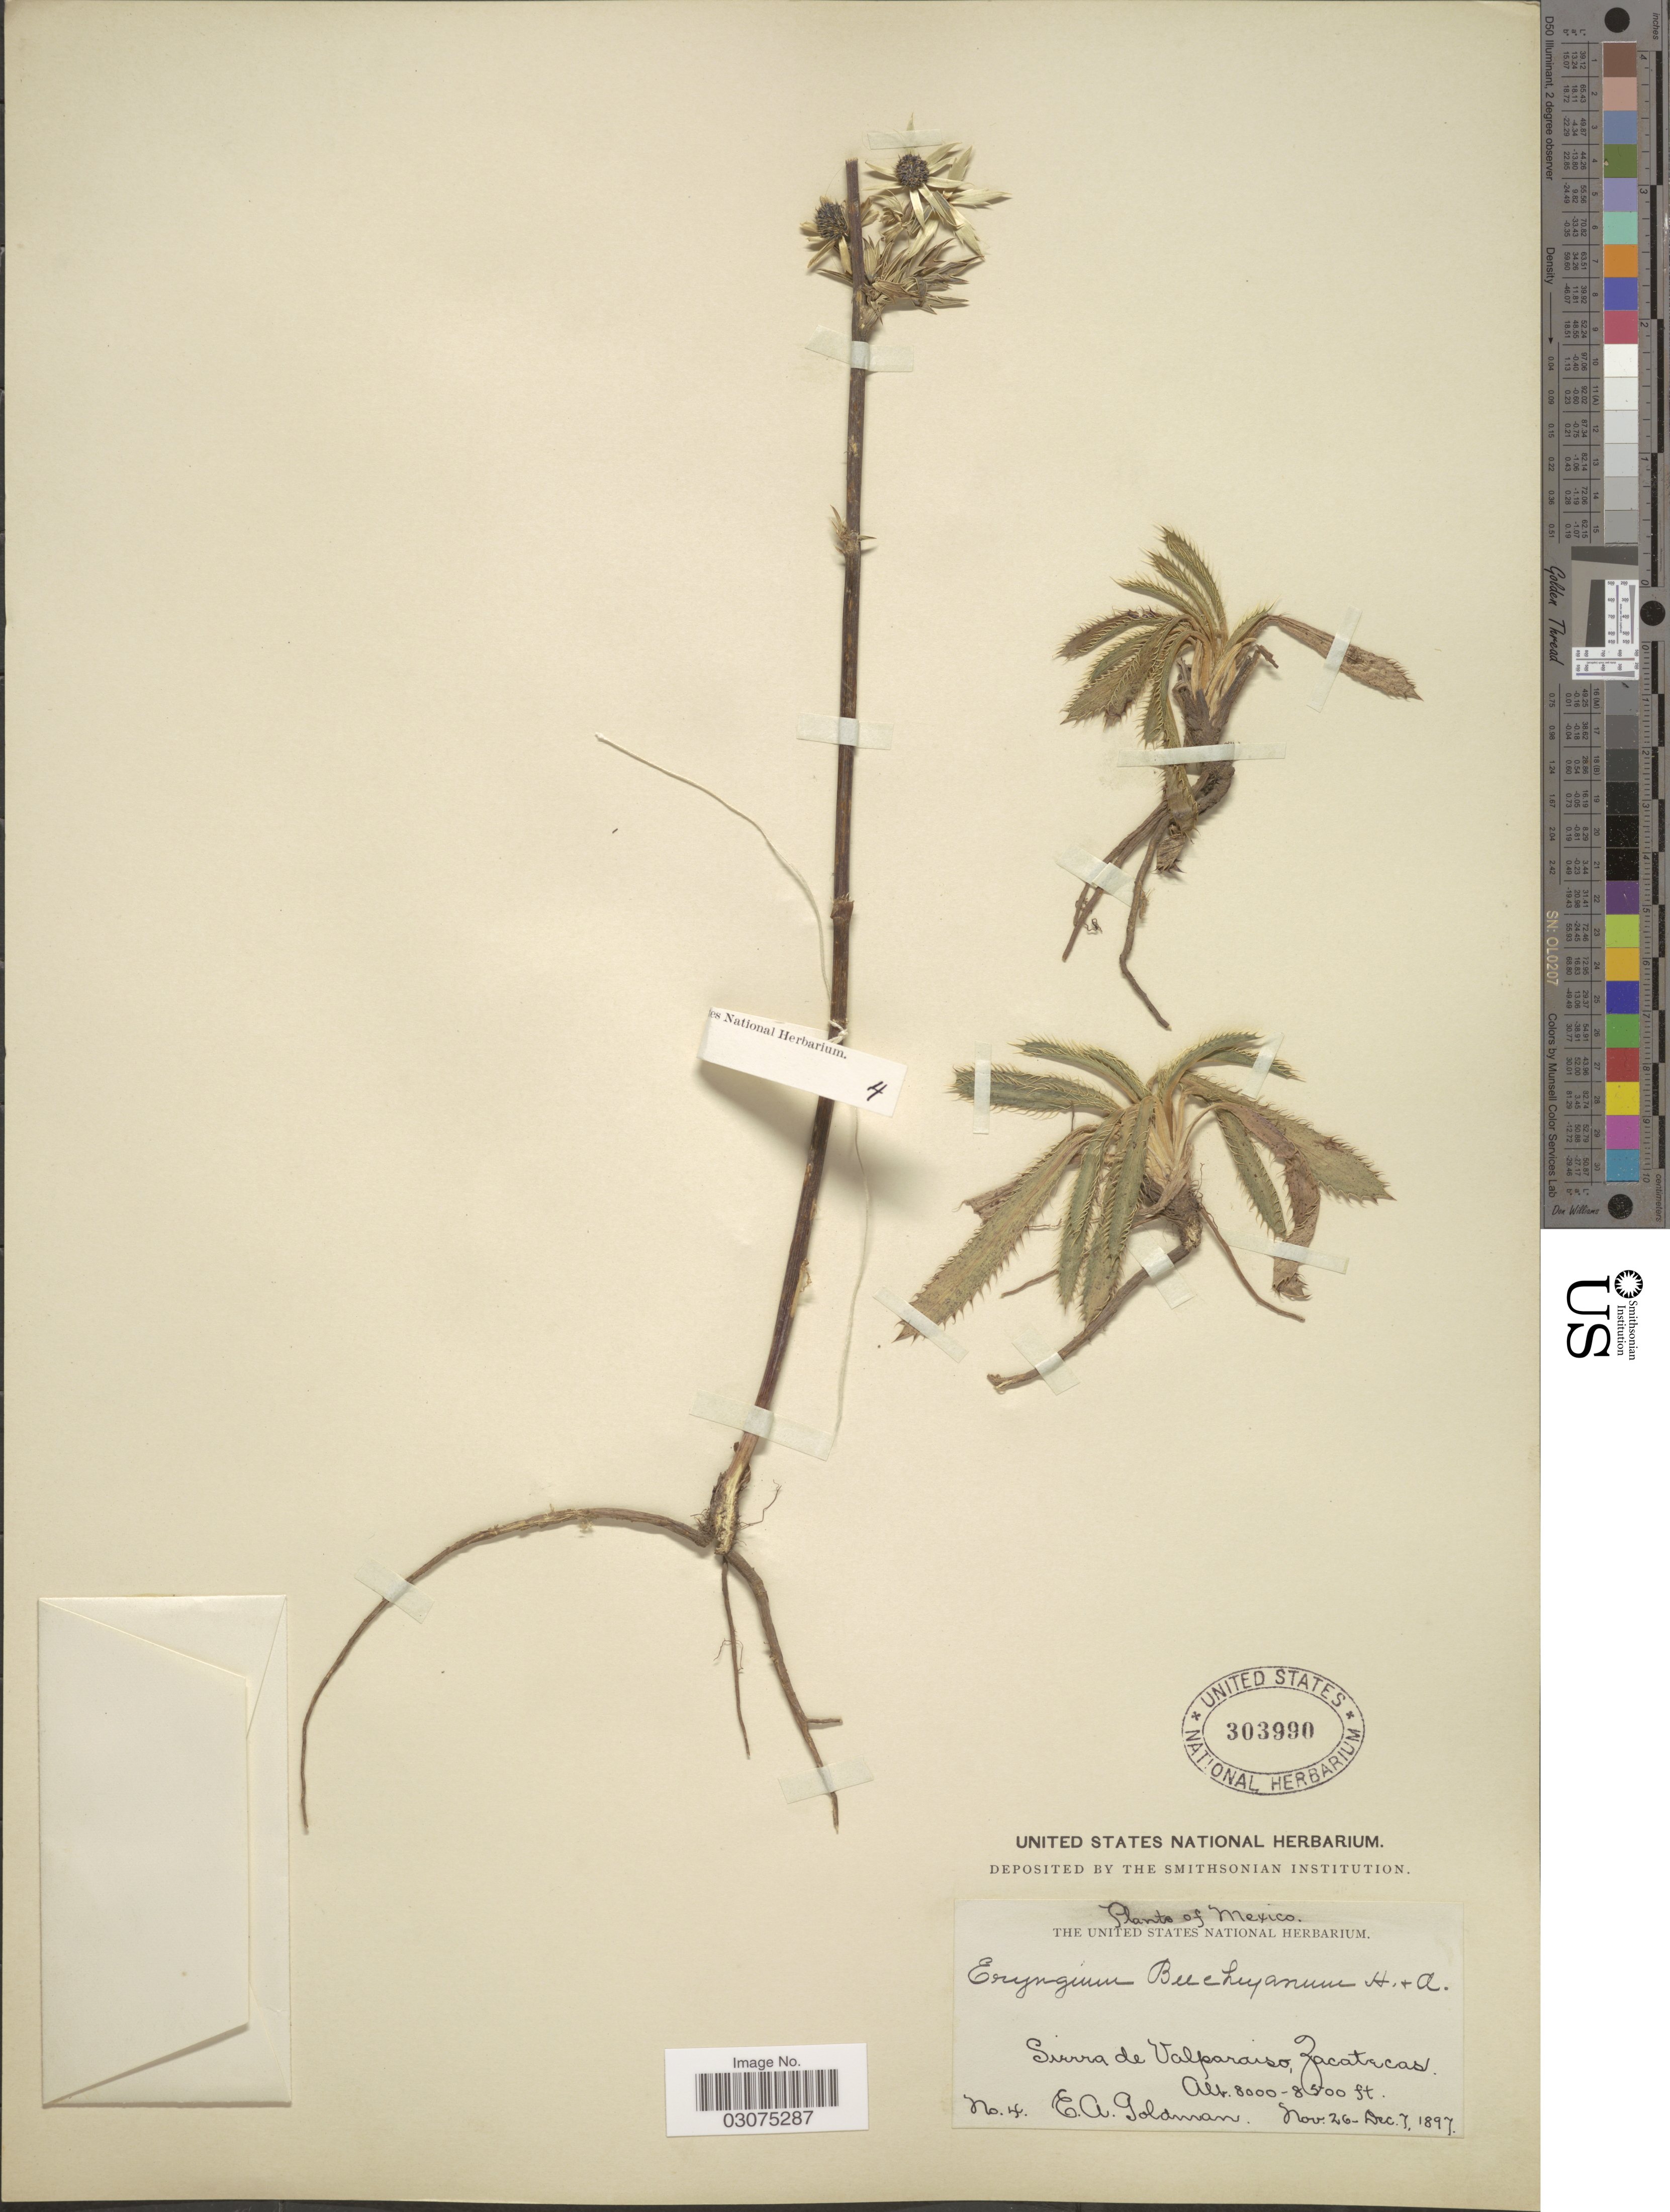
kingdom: Plantae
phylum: Tracheophyta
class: Magnoliopsida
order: Apiales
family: Apiaceae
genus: Eryngium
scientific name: Eryngium beecheyanum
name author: Hook. f. & Arn.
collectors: E. A. Goldman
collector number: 4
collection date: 1897-11-26/1897-12-07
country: Mexico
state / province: Zacatecas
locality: Sierra de Valparaiso, Zacatecas.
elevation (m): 2438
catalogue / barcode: US 303990